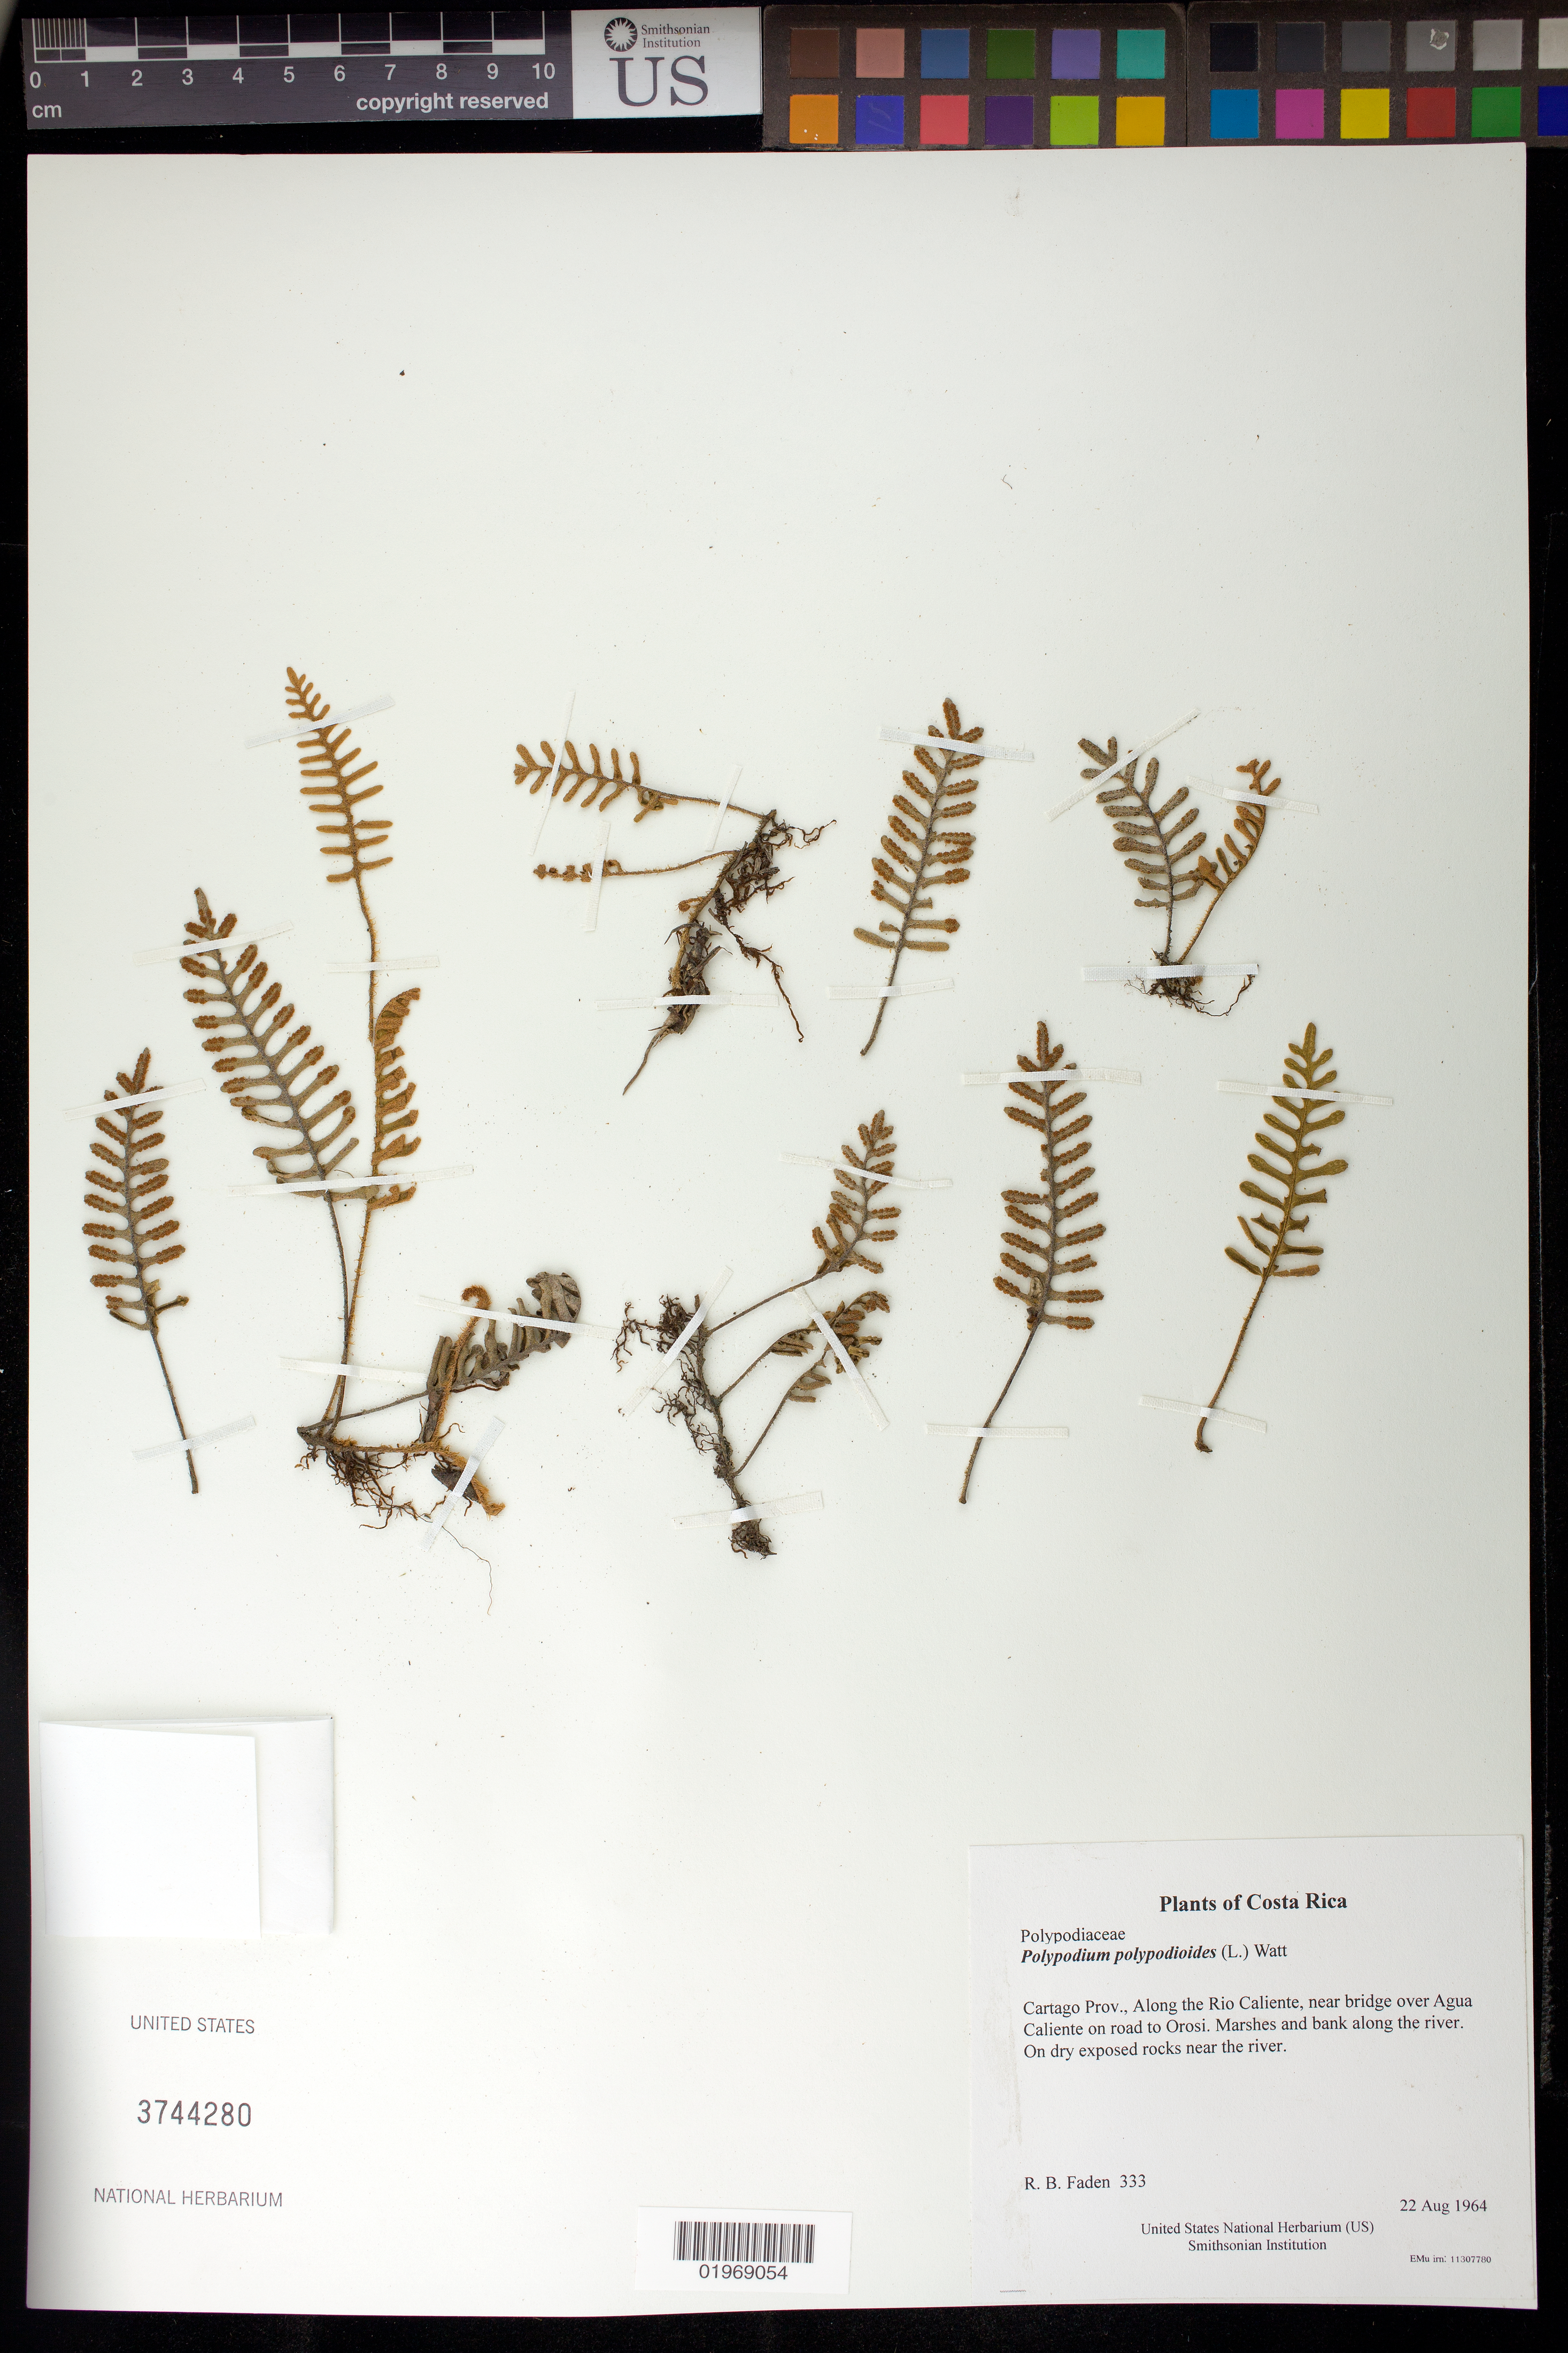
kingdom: Plantae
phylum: Tracheophyta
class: Polypodiopsida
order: Polypodiales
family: Polypodiaceae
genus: Polypodium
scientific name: Polypodium polypodioides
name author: (L.) Hitchc.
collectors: R. B. Faden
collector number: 333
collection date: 1964-08-22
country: Costa Rica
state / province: Cartago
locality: Along the Rio Caliente, near bridge over Agua Caliente on road to Orosi. Marshes and bank along the river.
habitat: Dry exposed rocks near river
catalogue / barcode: US 3744280